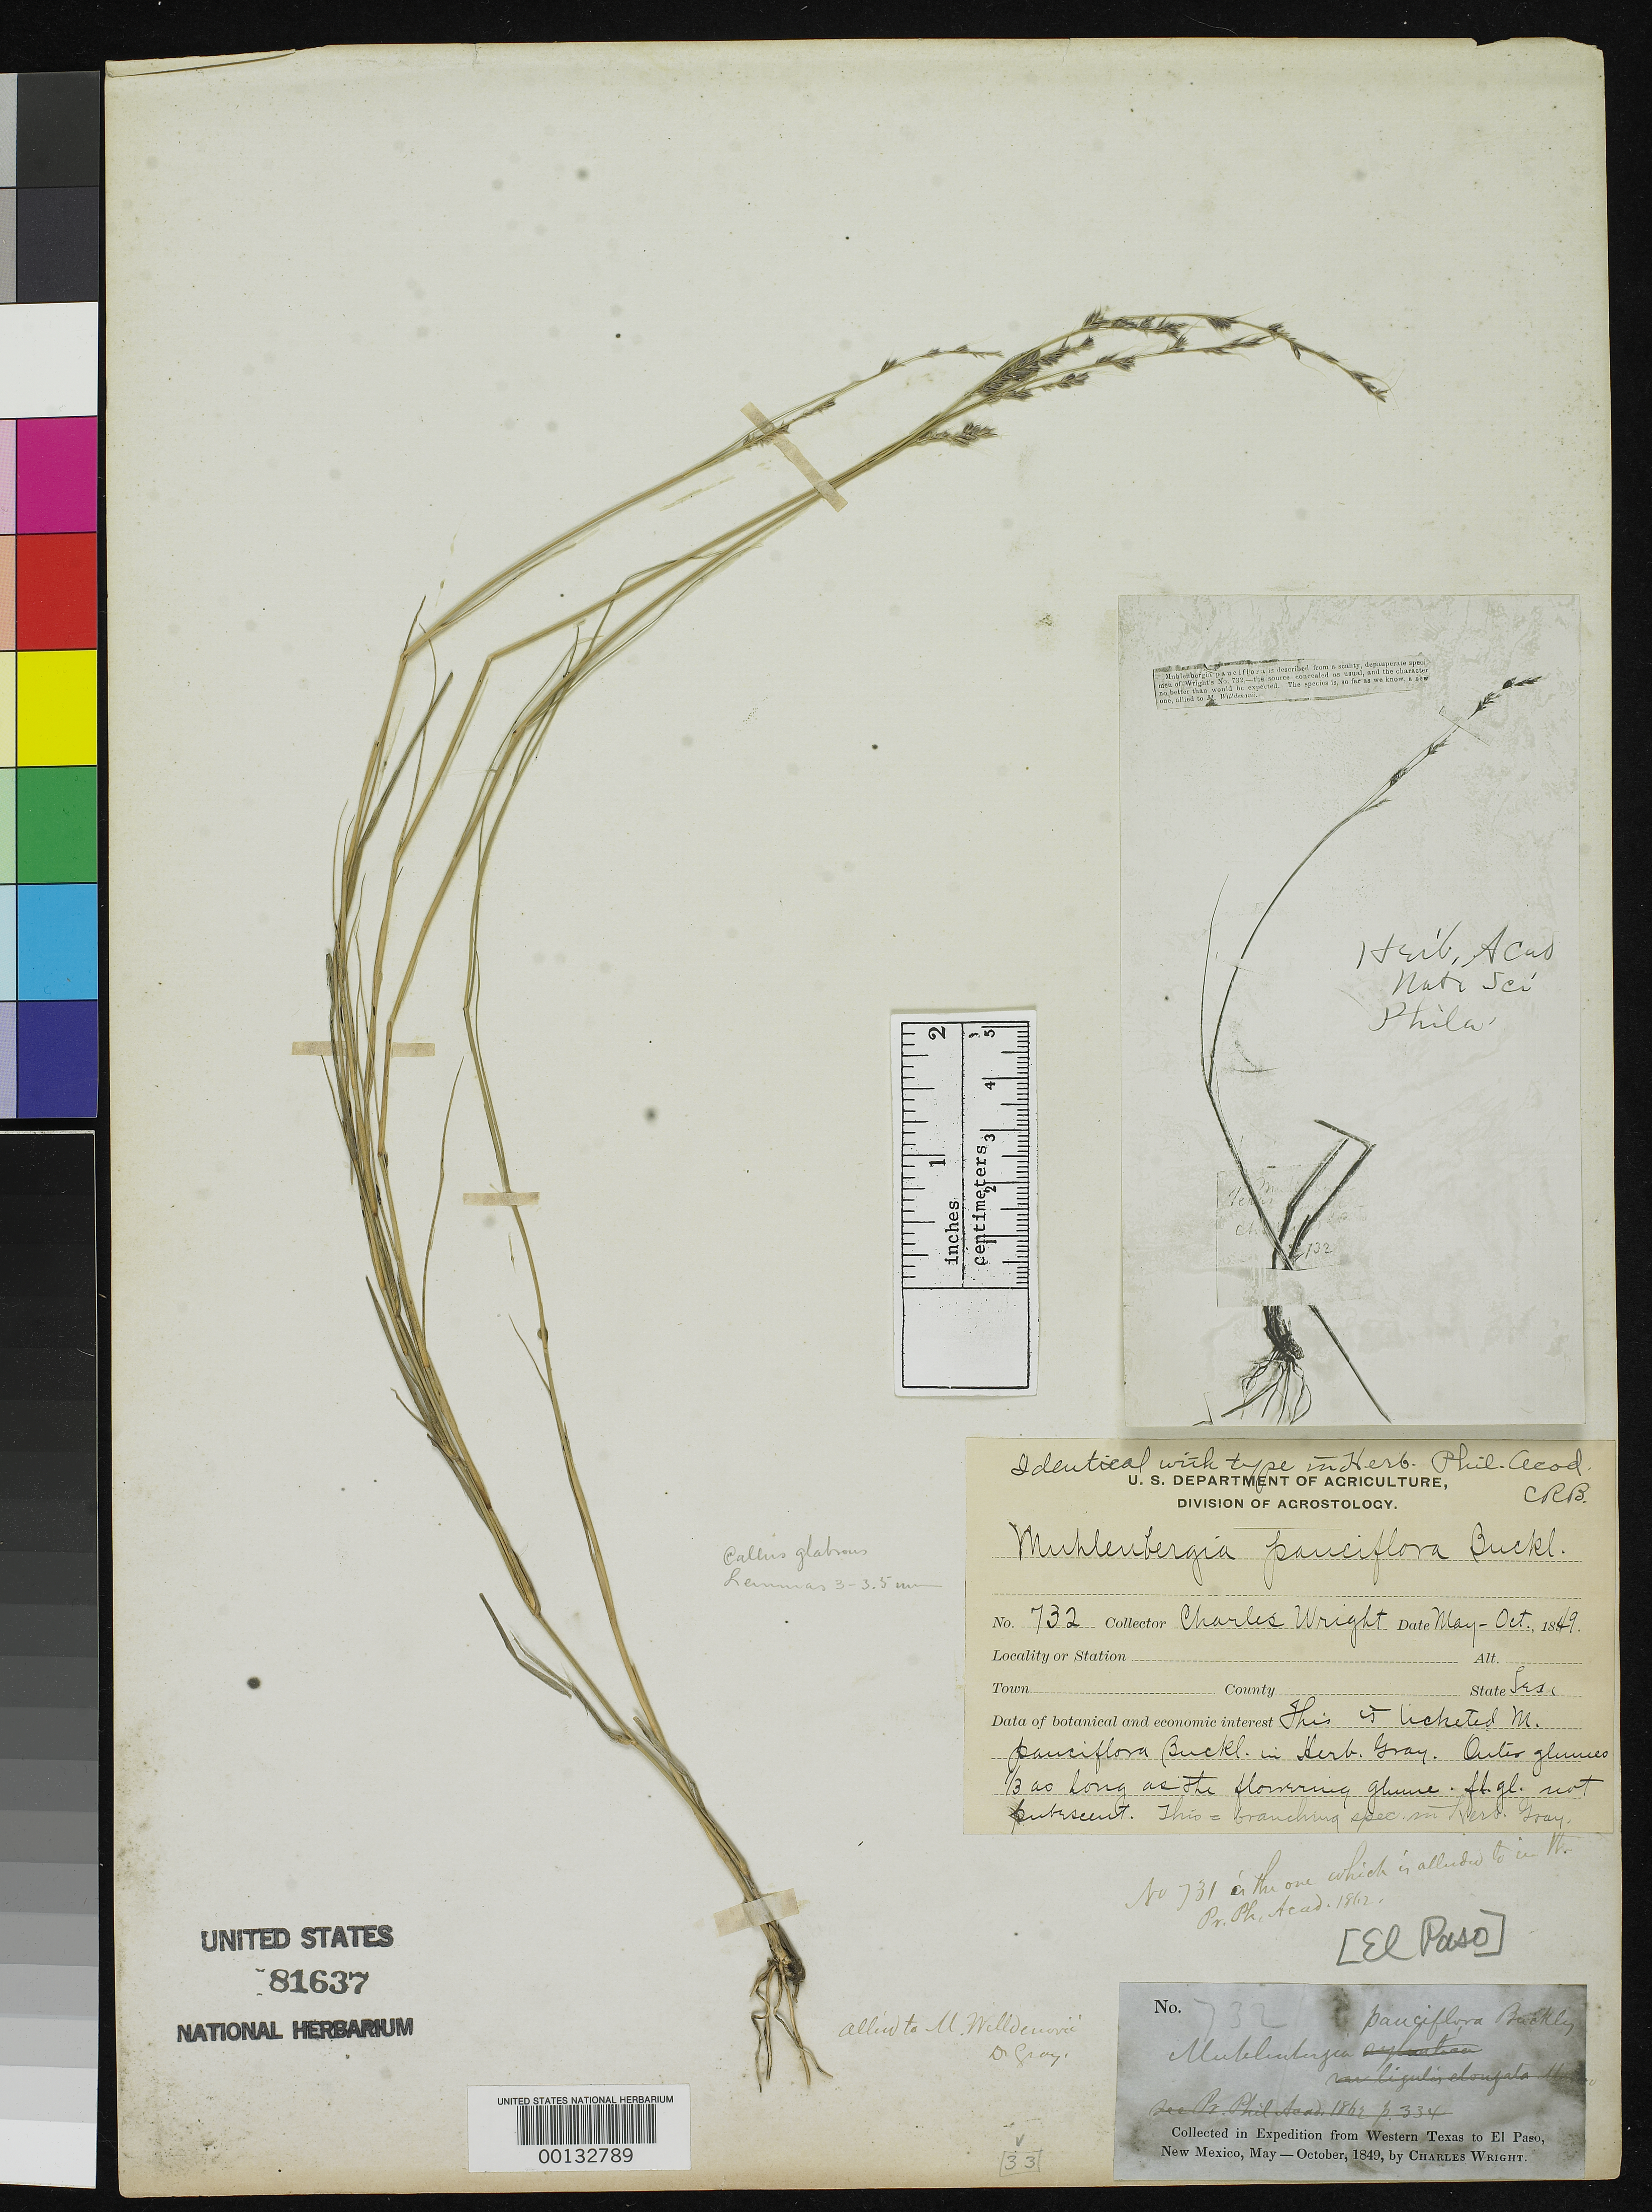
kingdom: Plantae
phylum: Tracheophyta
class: Liliopsida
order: Poales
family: Poaceae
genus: Muhlenbergia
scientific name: Muhlenbergia pauciflora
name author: Buckley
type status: Isotype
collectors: C. Wright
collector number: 732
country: United States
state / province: Texas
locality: Western.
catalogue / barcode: US 81637